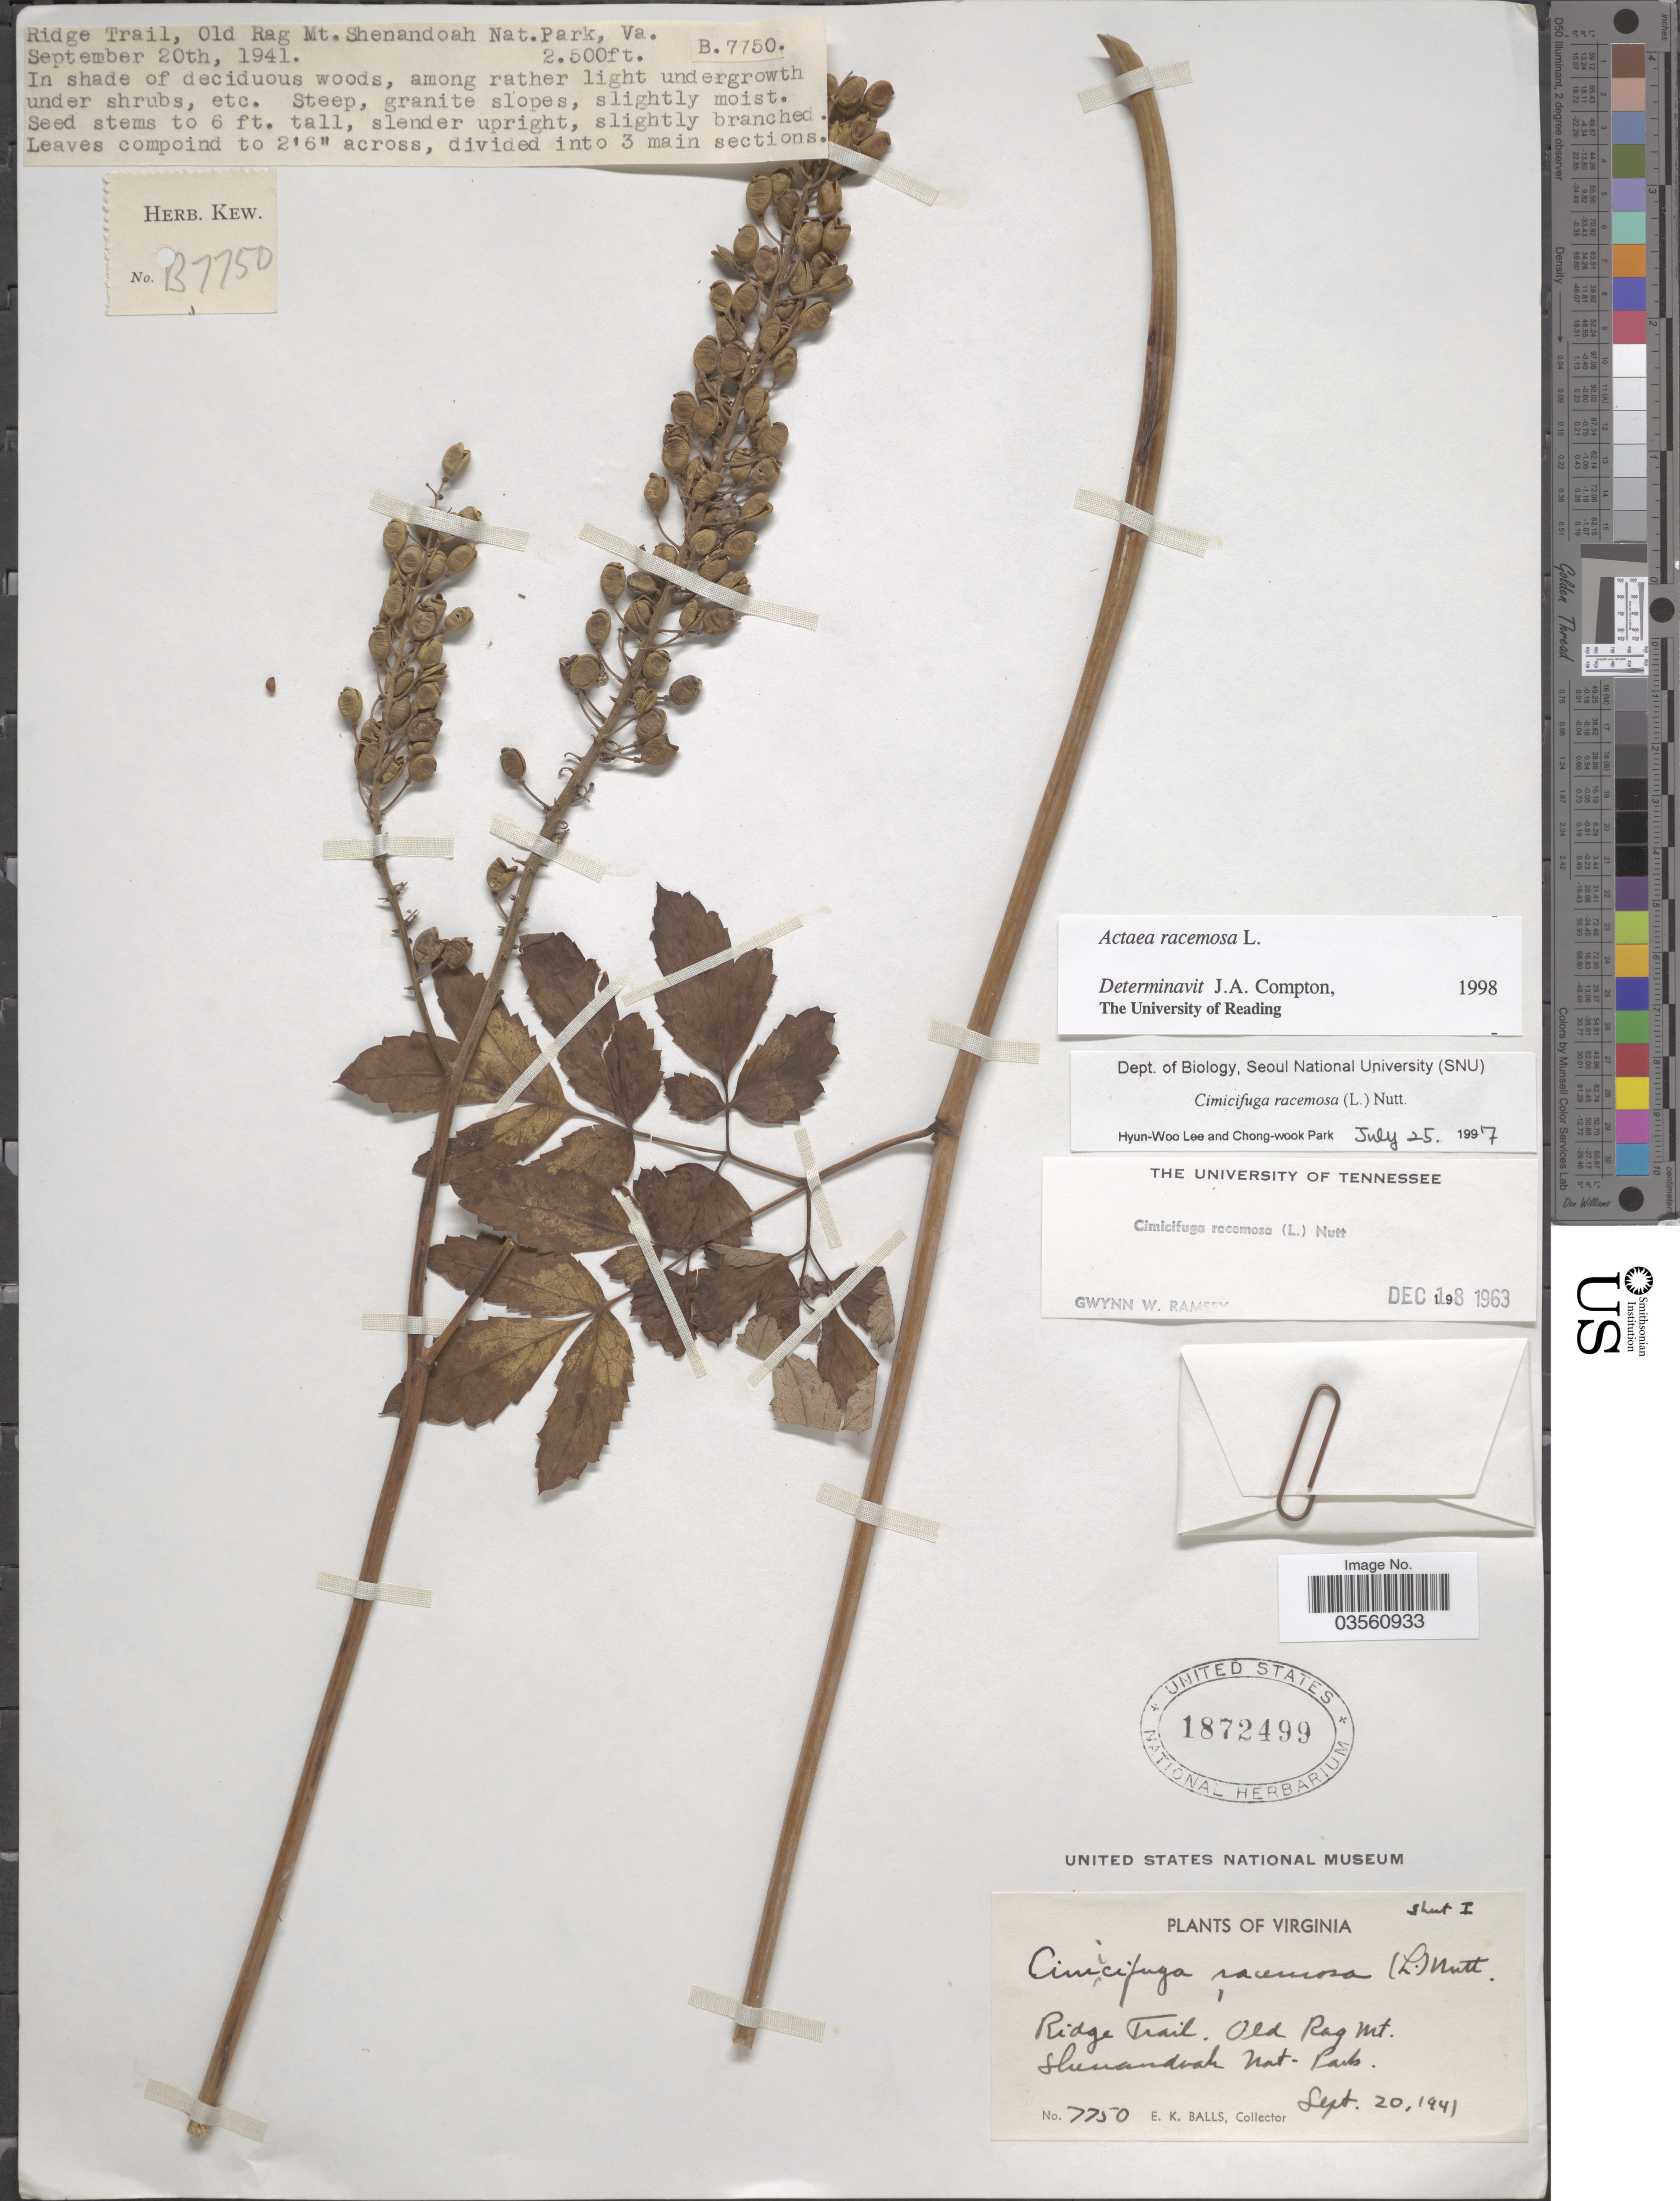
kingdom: Plantae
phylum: Tracheophyta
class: Magnoliopsida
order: Ranunculales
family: Ranunculaceae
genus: Actaea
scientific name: Actaea racemosa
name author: L.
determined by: Compton, J. A.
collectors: E. K. Balls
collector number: B.7750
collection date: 1941-09-20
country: United States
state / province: Virginia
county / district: Madison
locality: Ridge Trail. Old Rag Mt. Shenandoah Nat. Park.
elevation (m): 762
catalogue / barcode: US 1872499